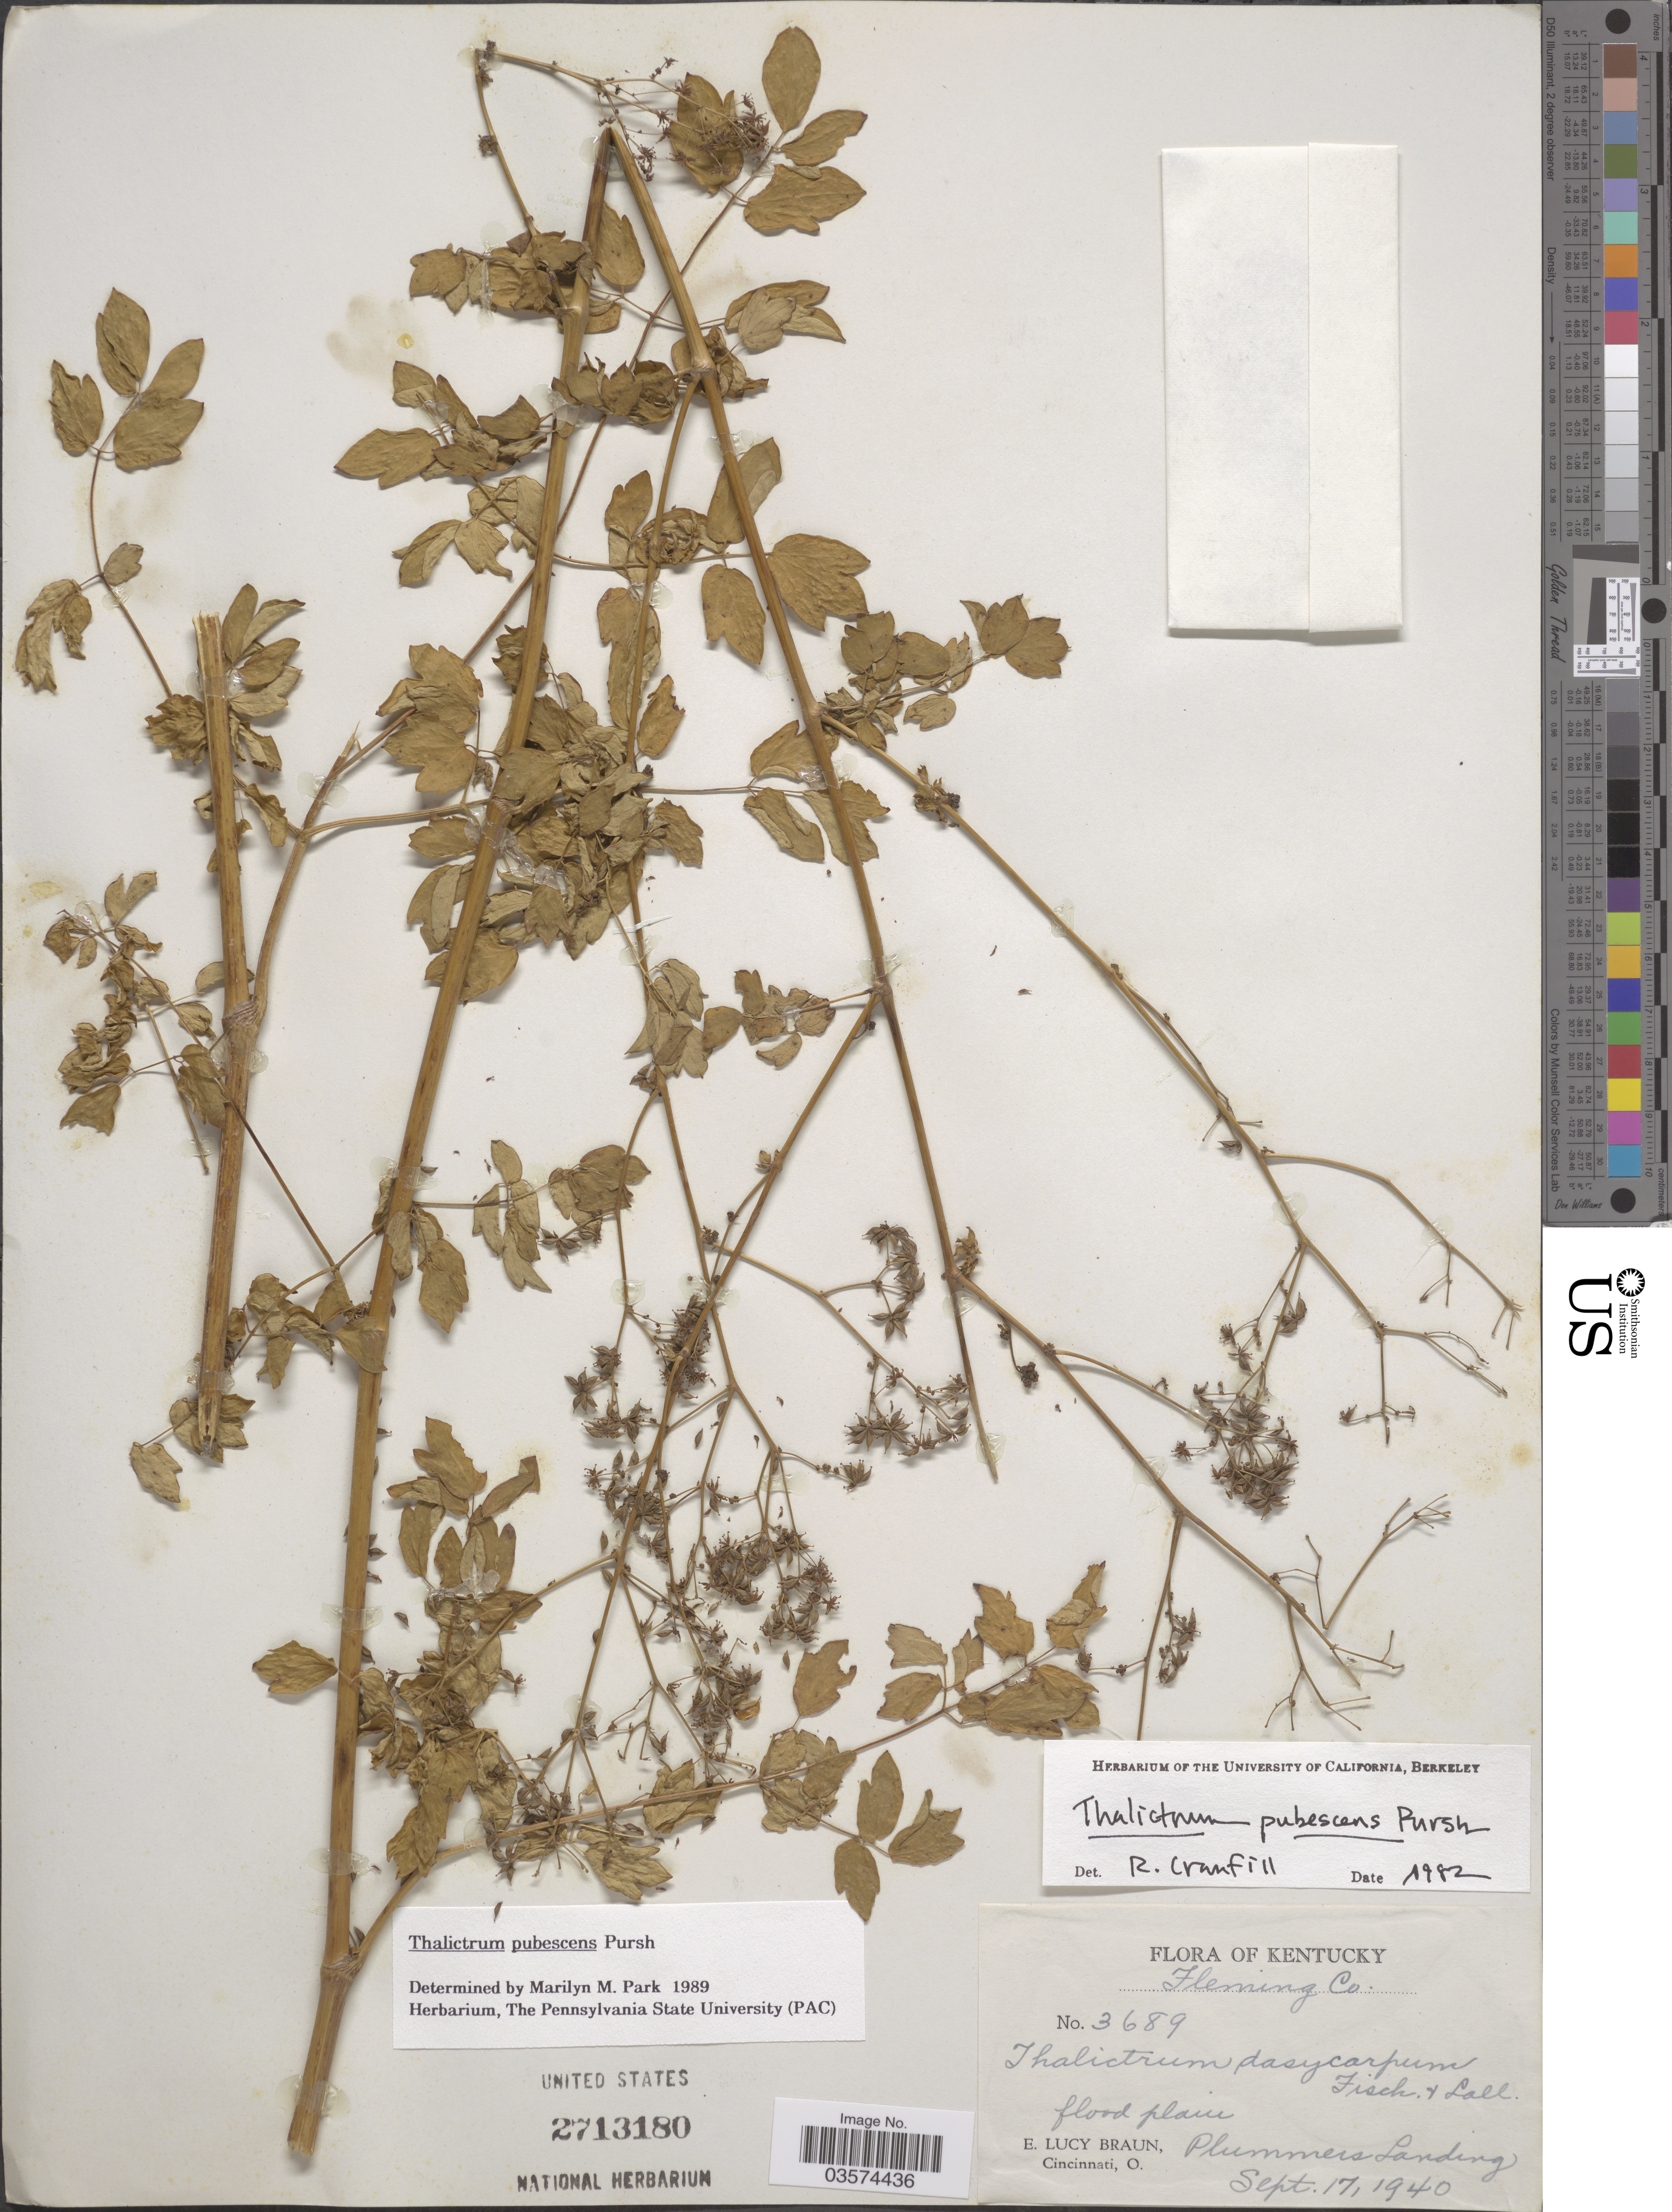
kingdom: Plantae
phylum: Tracheophyta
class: Magnoliopsida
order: Ranunculales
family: Ranunculaceae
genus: Thalictrum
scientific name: Thalictrum pubescens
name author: Pursh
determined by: Park, Marilyn Marqueen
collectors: E. L. Braun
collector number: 3689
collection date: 1940-09-17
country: United States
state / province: Kentucky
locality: Fleming Co. Flood plain. Plummers Landing.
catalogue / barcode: US 2713180